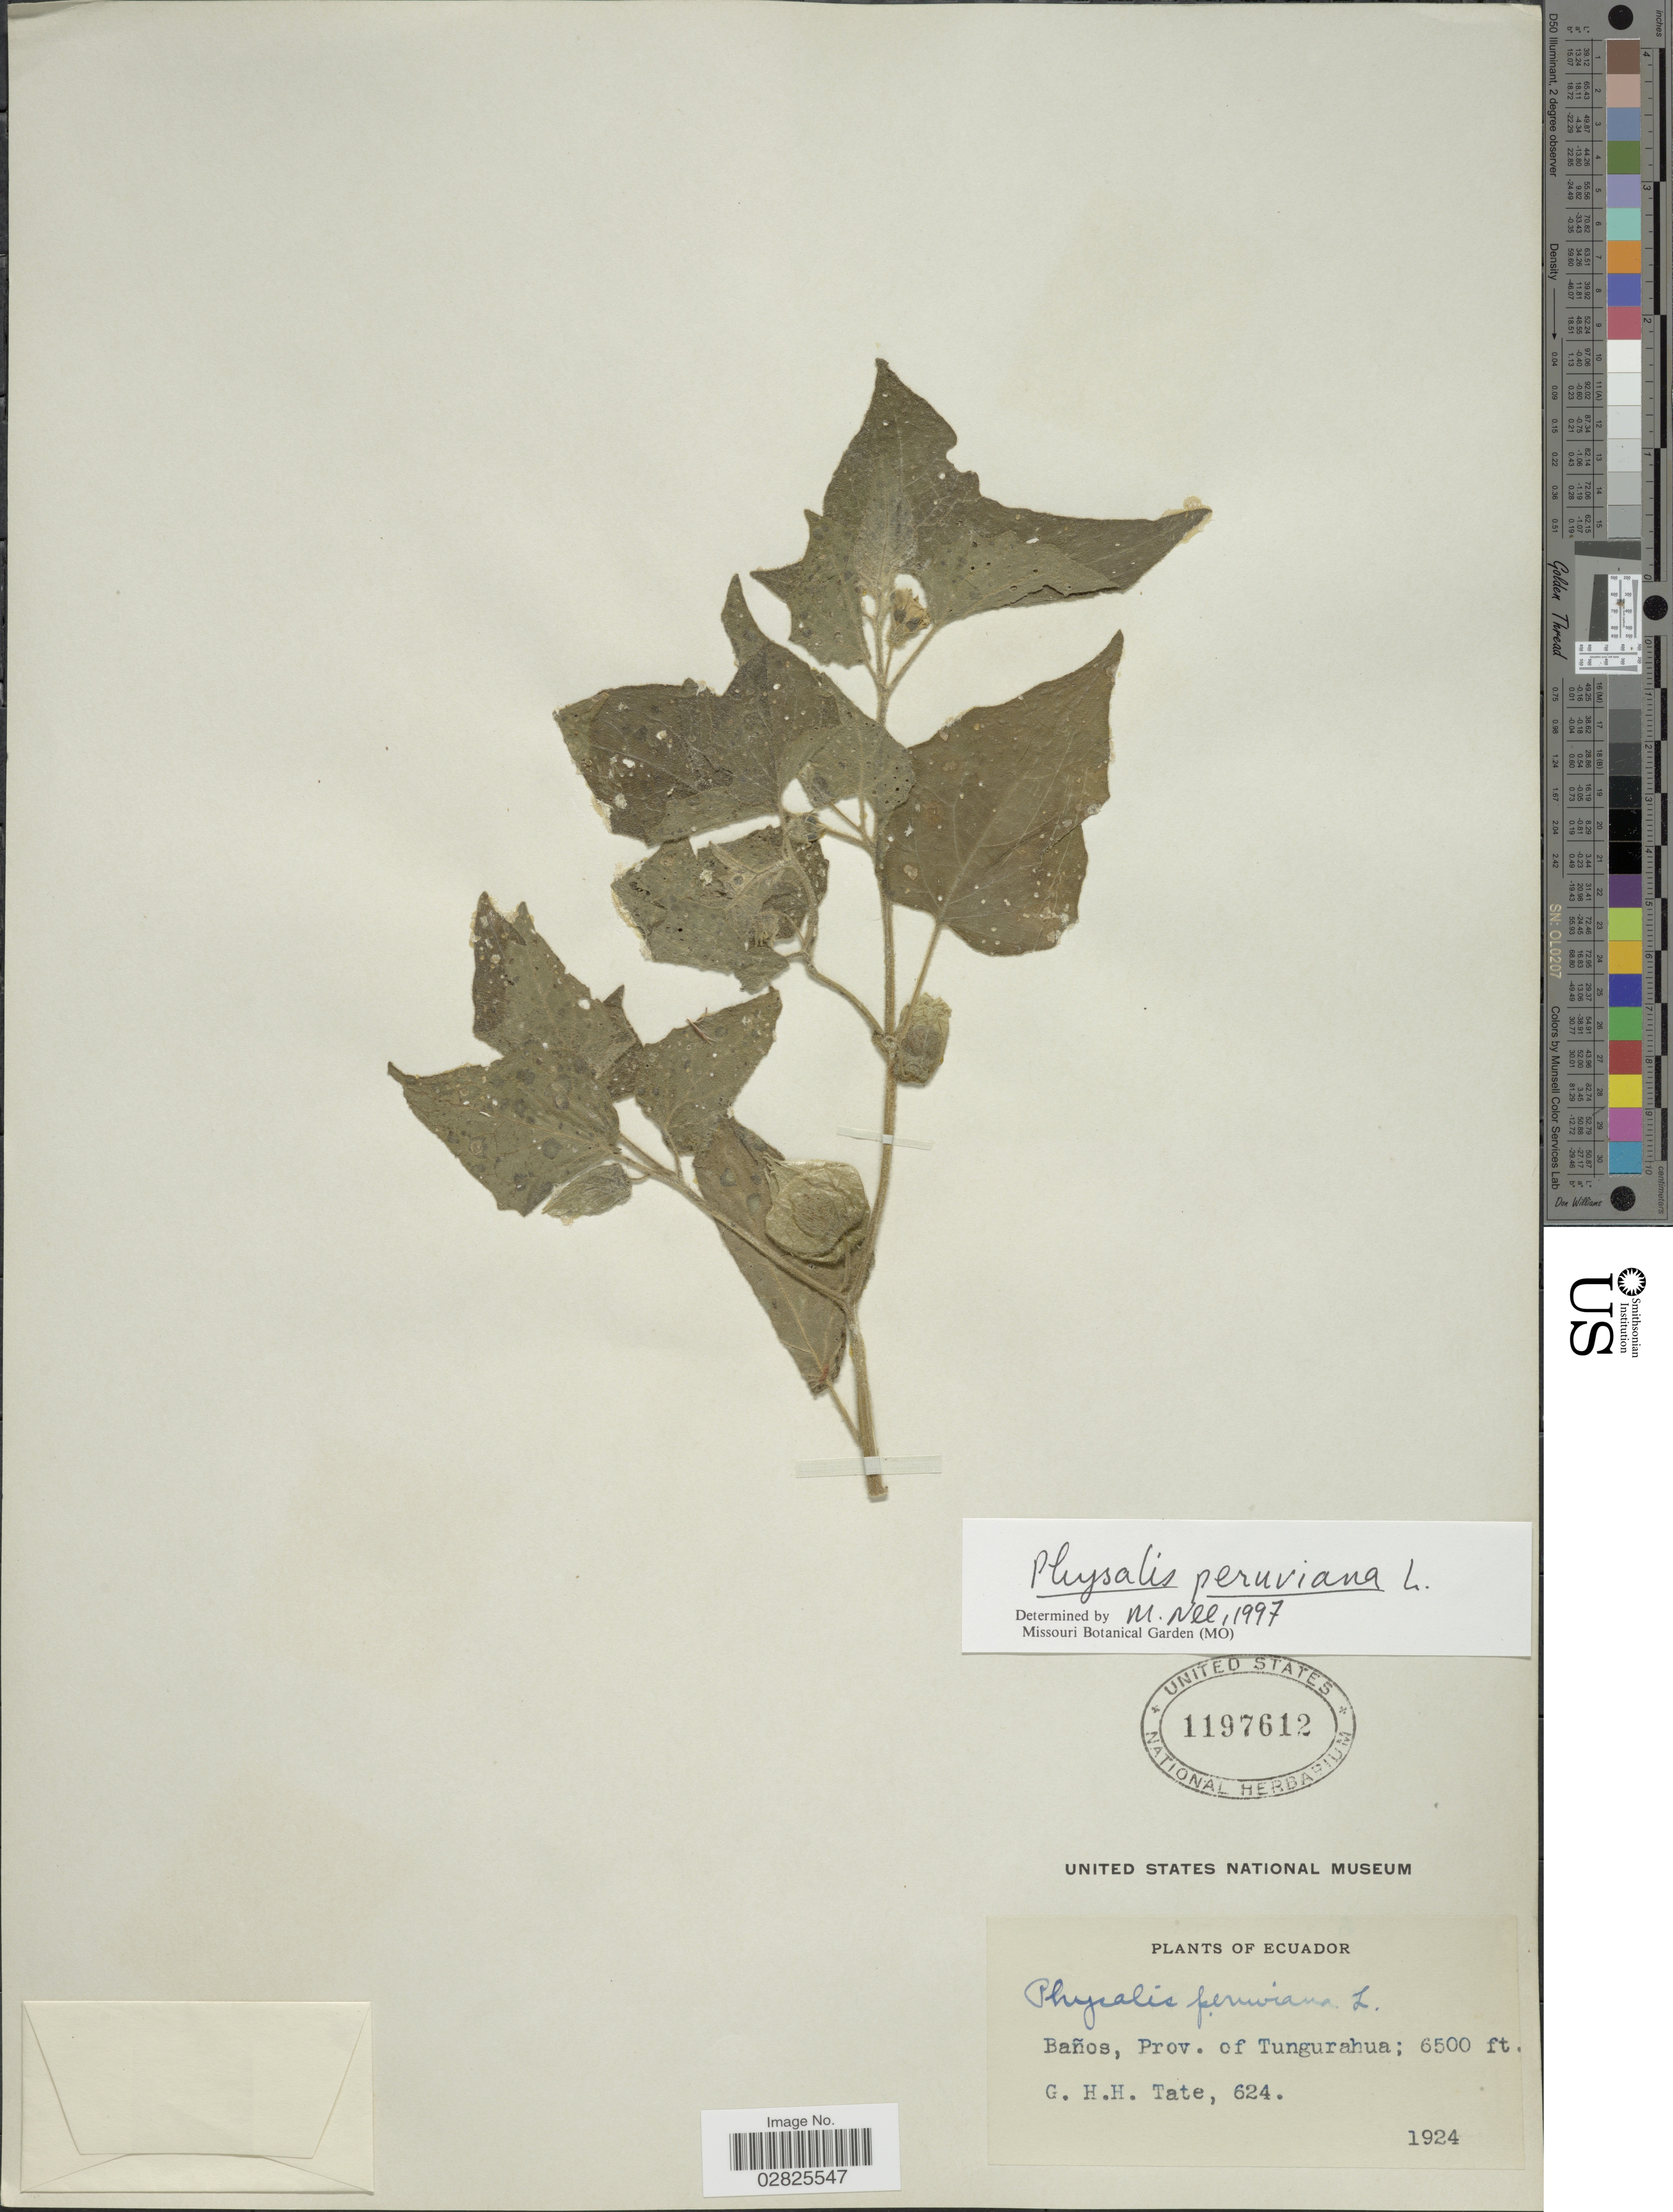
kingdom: Plantae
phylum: Tracheophyta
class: Magnoliopsida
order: Solanales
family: Solanaceae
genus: Physalis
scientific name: Physalis peruviana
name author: L.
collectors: G. H. H.Tate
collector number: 624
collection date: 1924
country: Ecuador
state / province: Tungurahua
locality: Baños.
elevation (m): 1981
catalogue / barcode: US 1197612